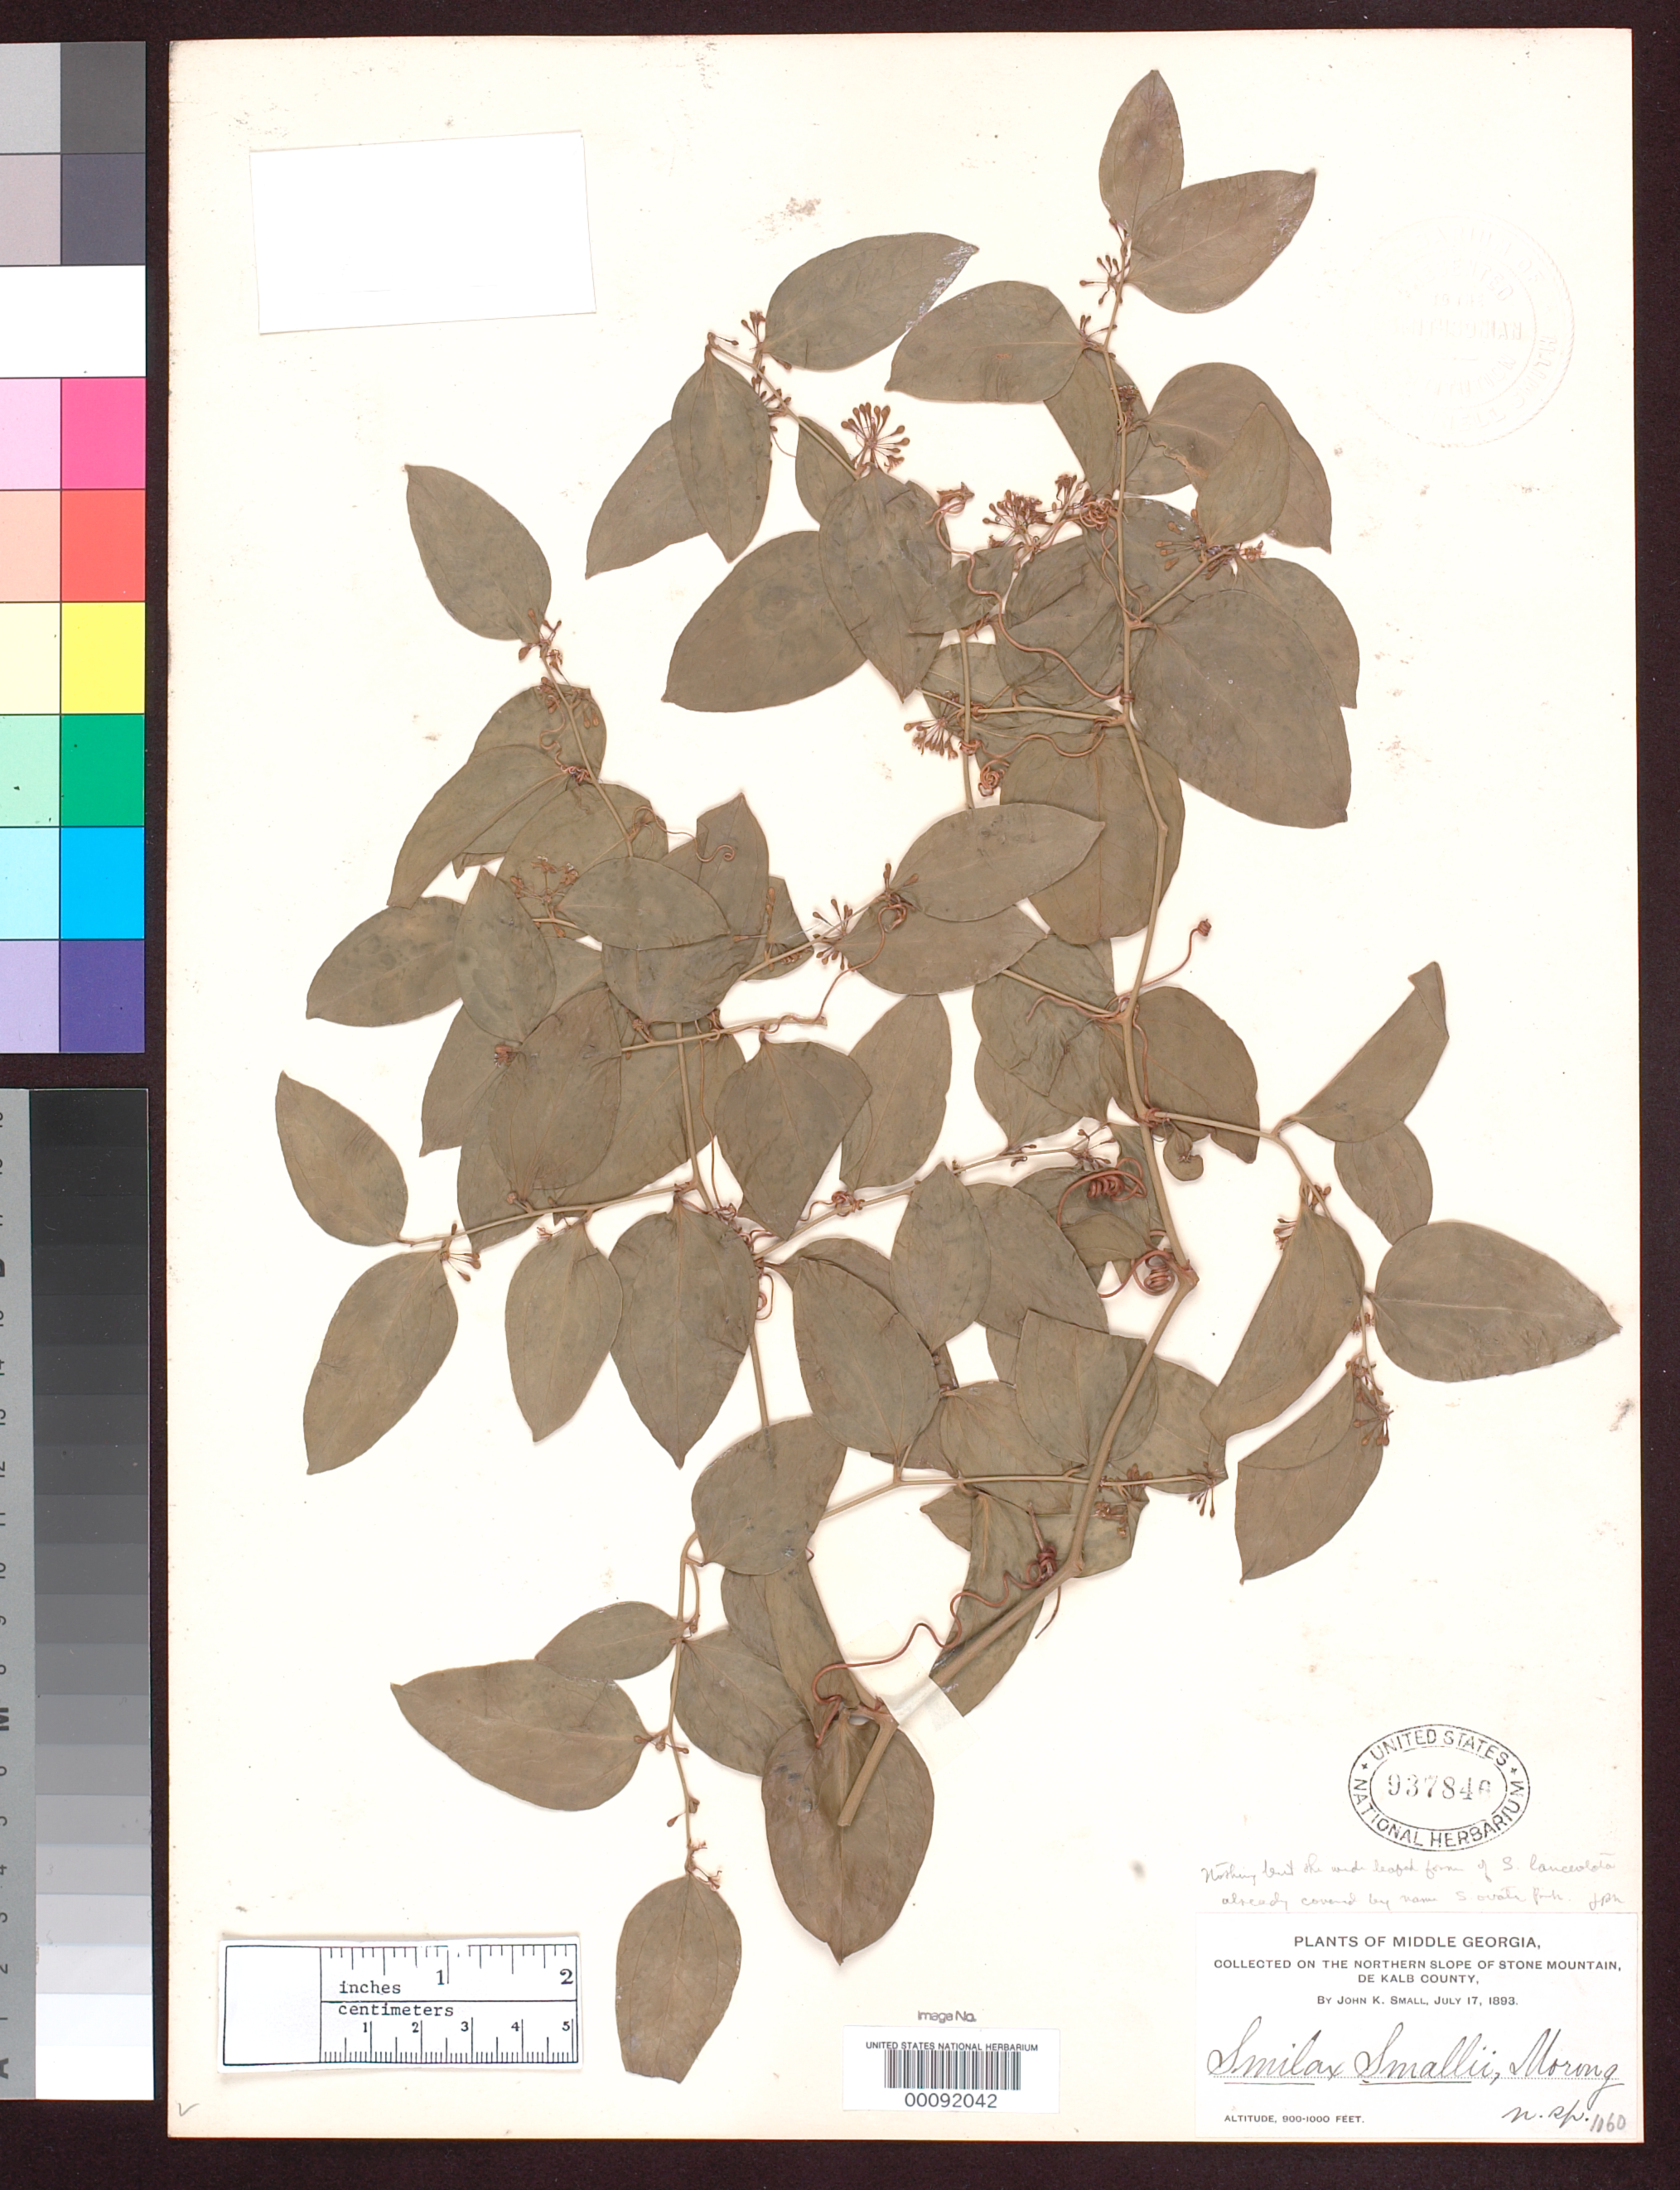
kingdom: Plantae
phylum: Tracheophyta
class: Liliopsida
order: Liliales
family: Smilacaceae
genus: Smilax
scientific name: Smilax smallii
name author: Morong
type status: Isotype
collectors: J. K. Small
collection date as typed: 17 Jul 1893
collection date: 1893-07-17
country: United States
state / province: Georgia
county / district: De Kalb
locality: Stone Mt.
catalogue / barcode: US 937846